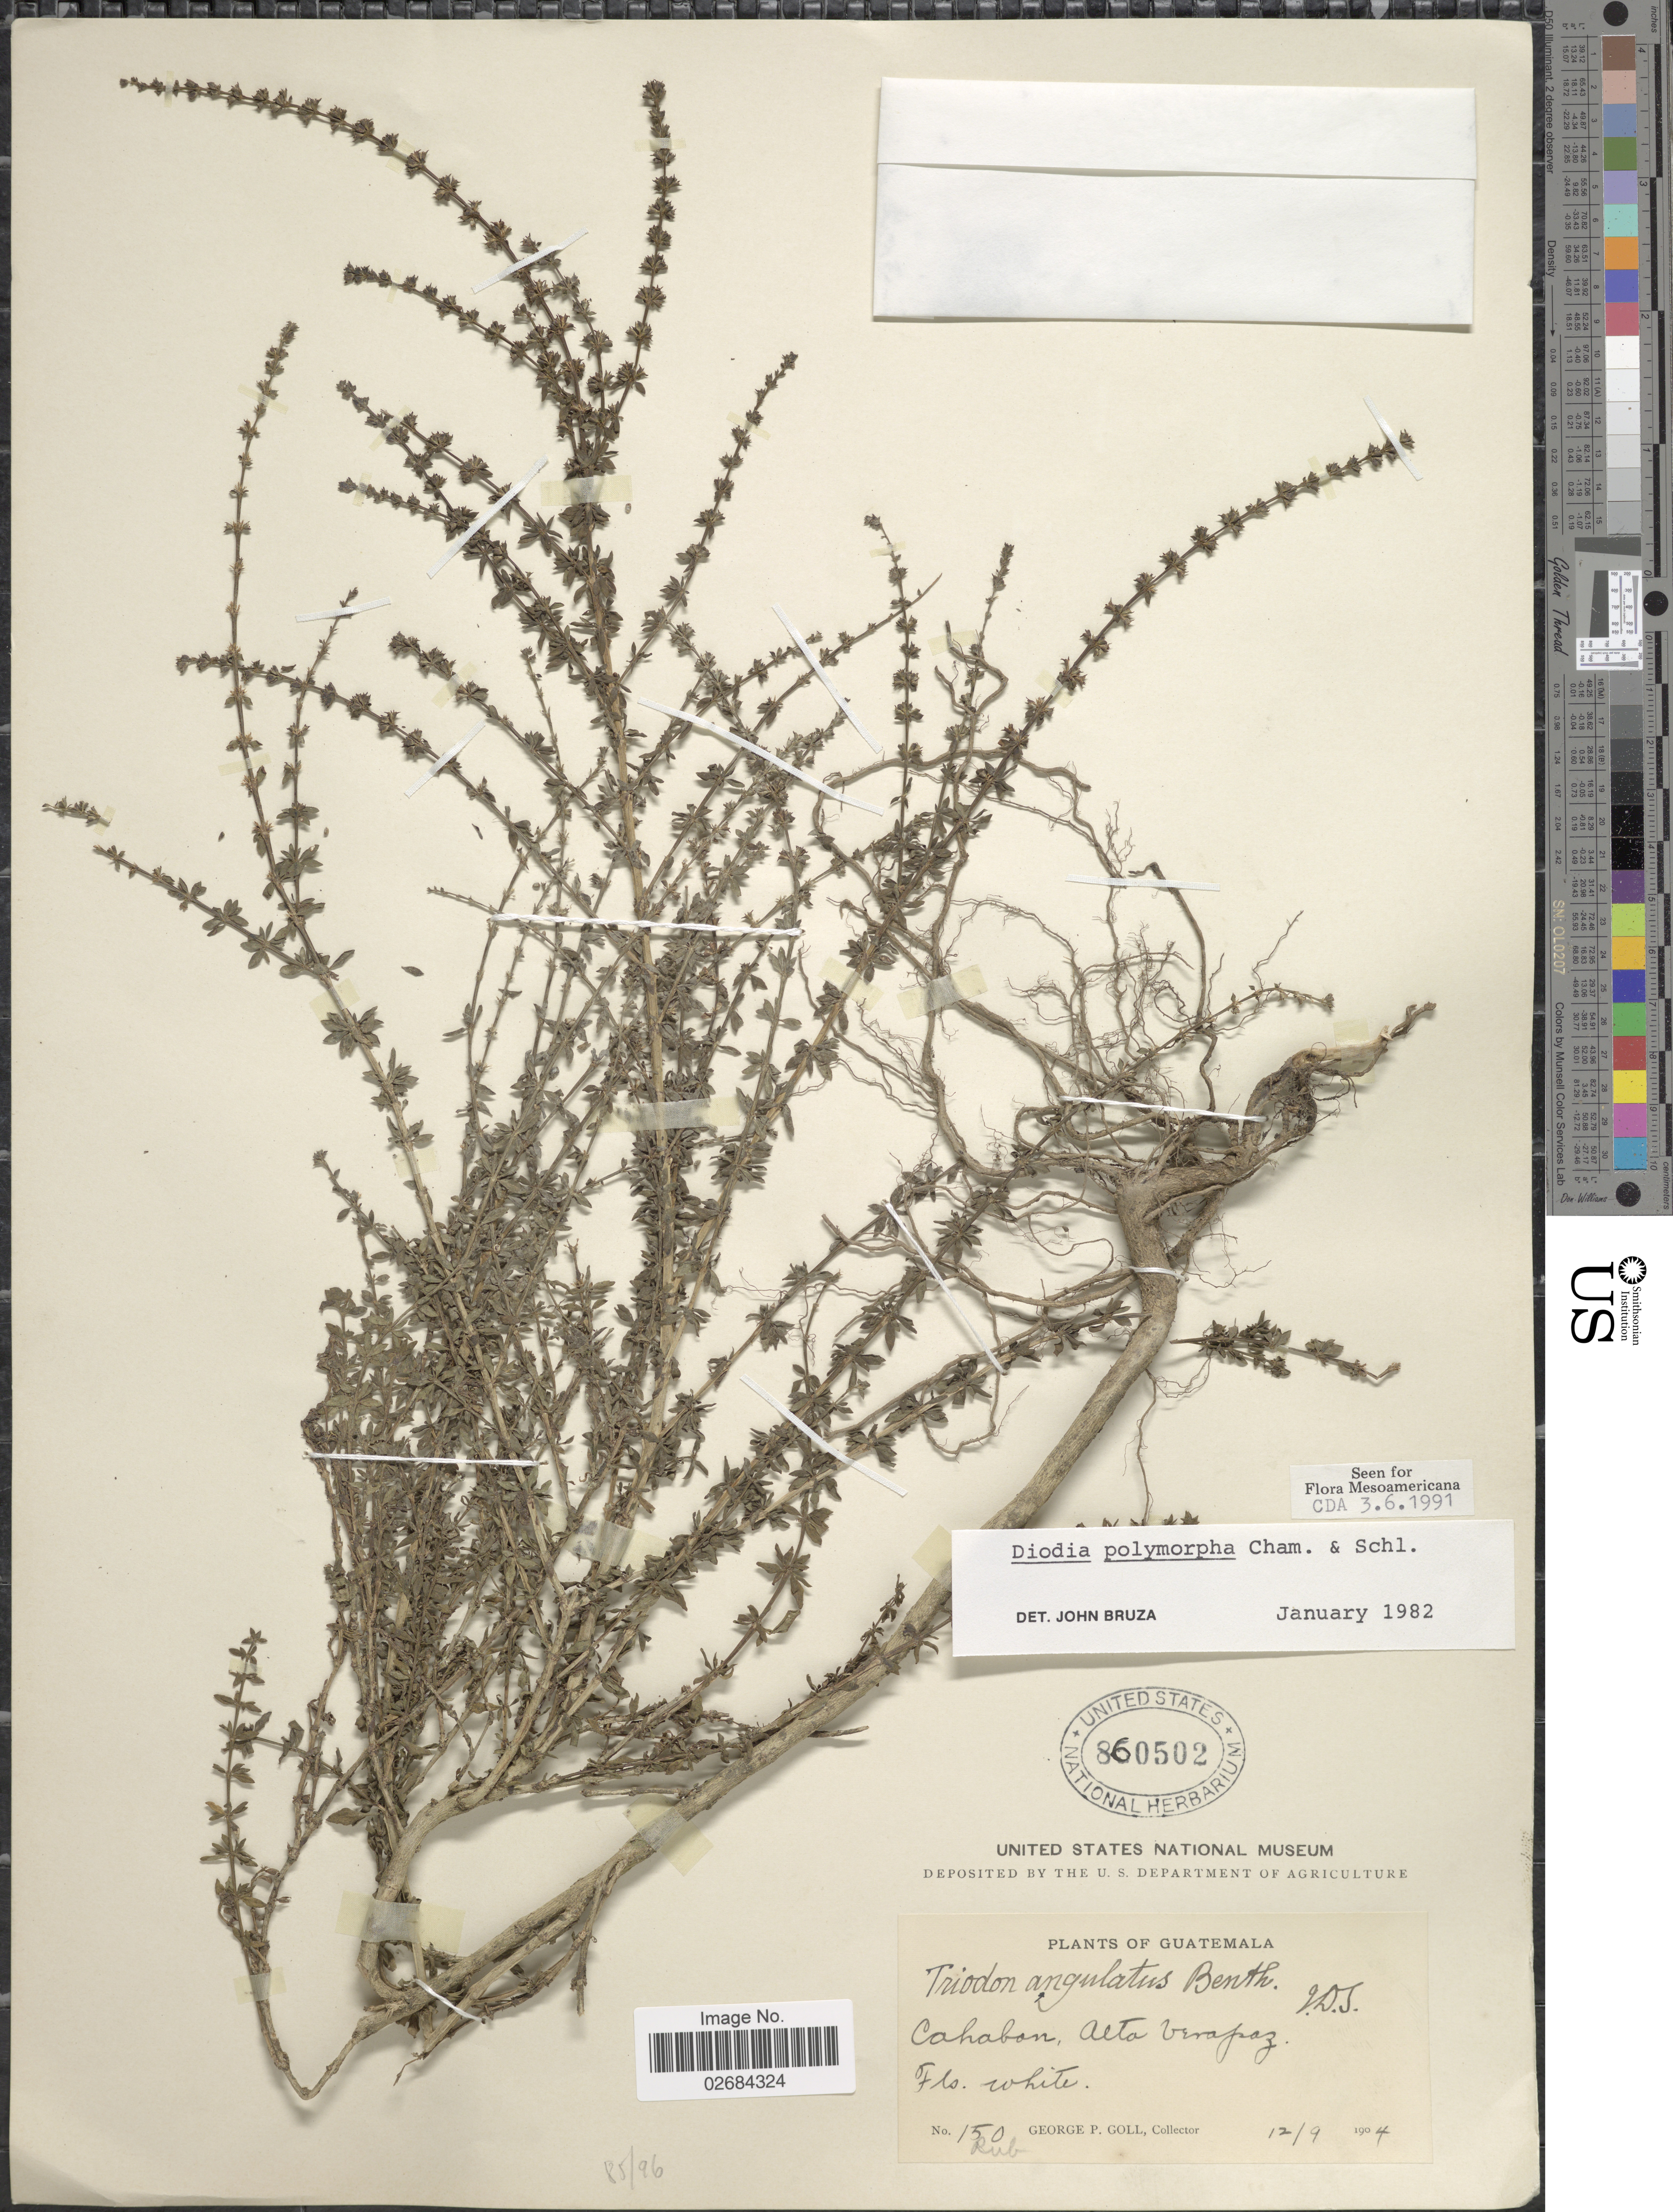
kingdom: Plantae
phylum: Tracheophyta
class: Magnoliopsida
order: Gentianales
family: Rubiaceae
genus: Diodia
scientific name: Diodia brasiliensis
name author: Spreng.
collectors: G. P. Goll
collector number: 150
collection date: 1904-09-12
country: Guatemala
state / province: Alta Verapaz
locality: Cahabon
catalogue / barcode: US 860502